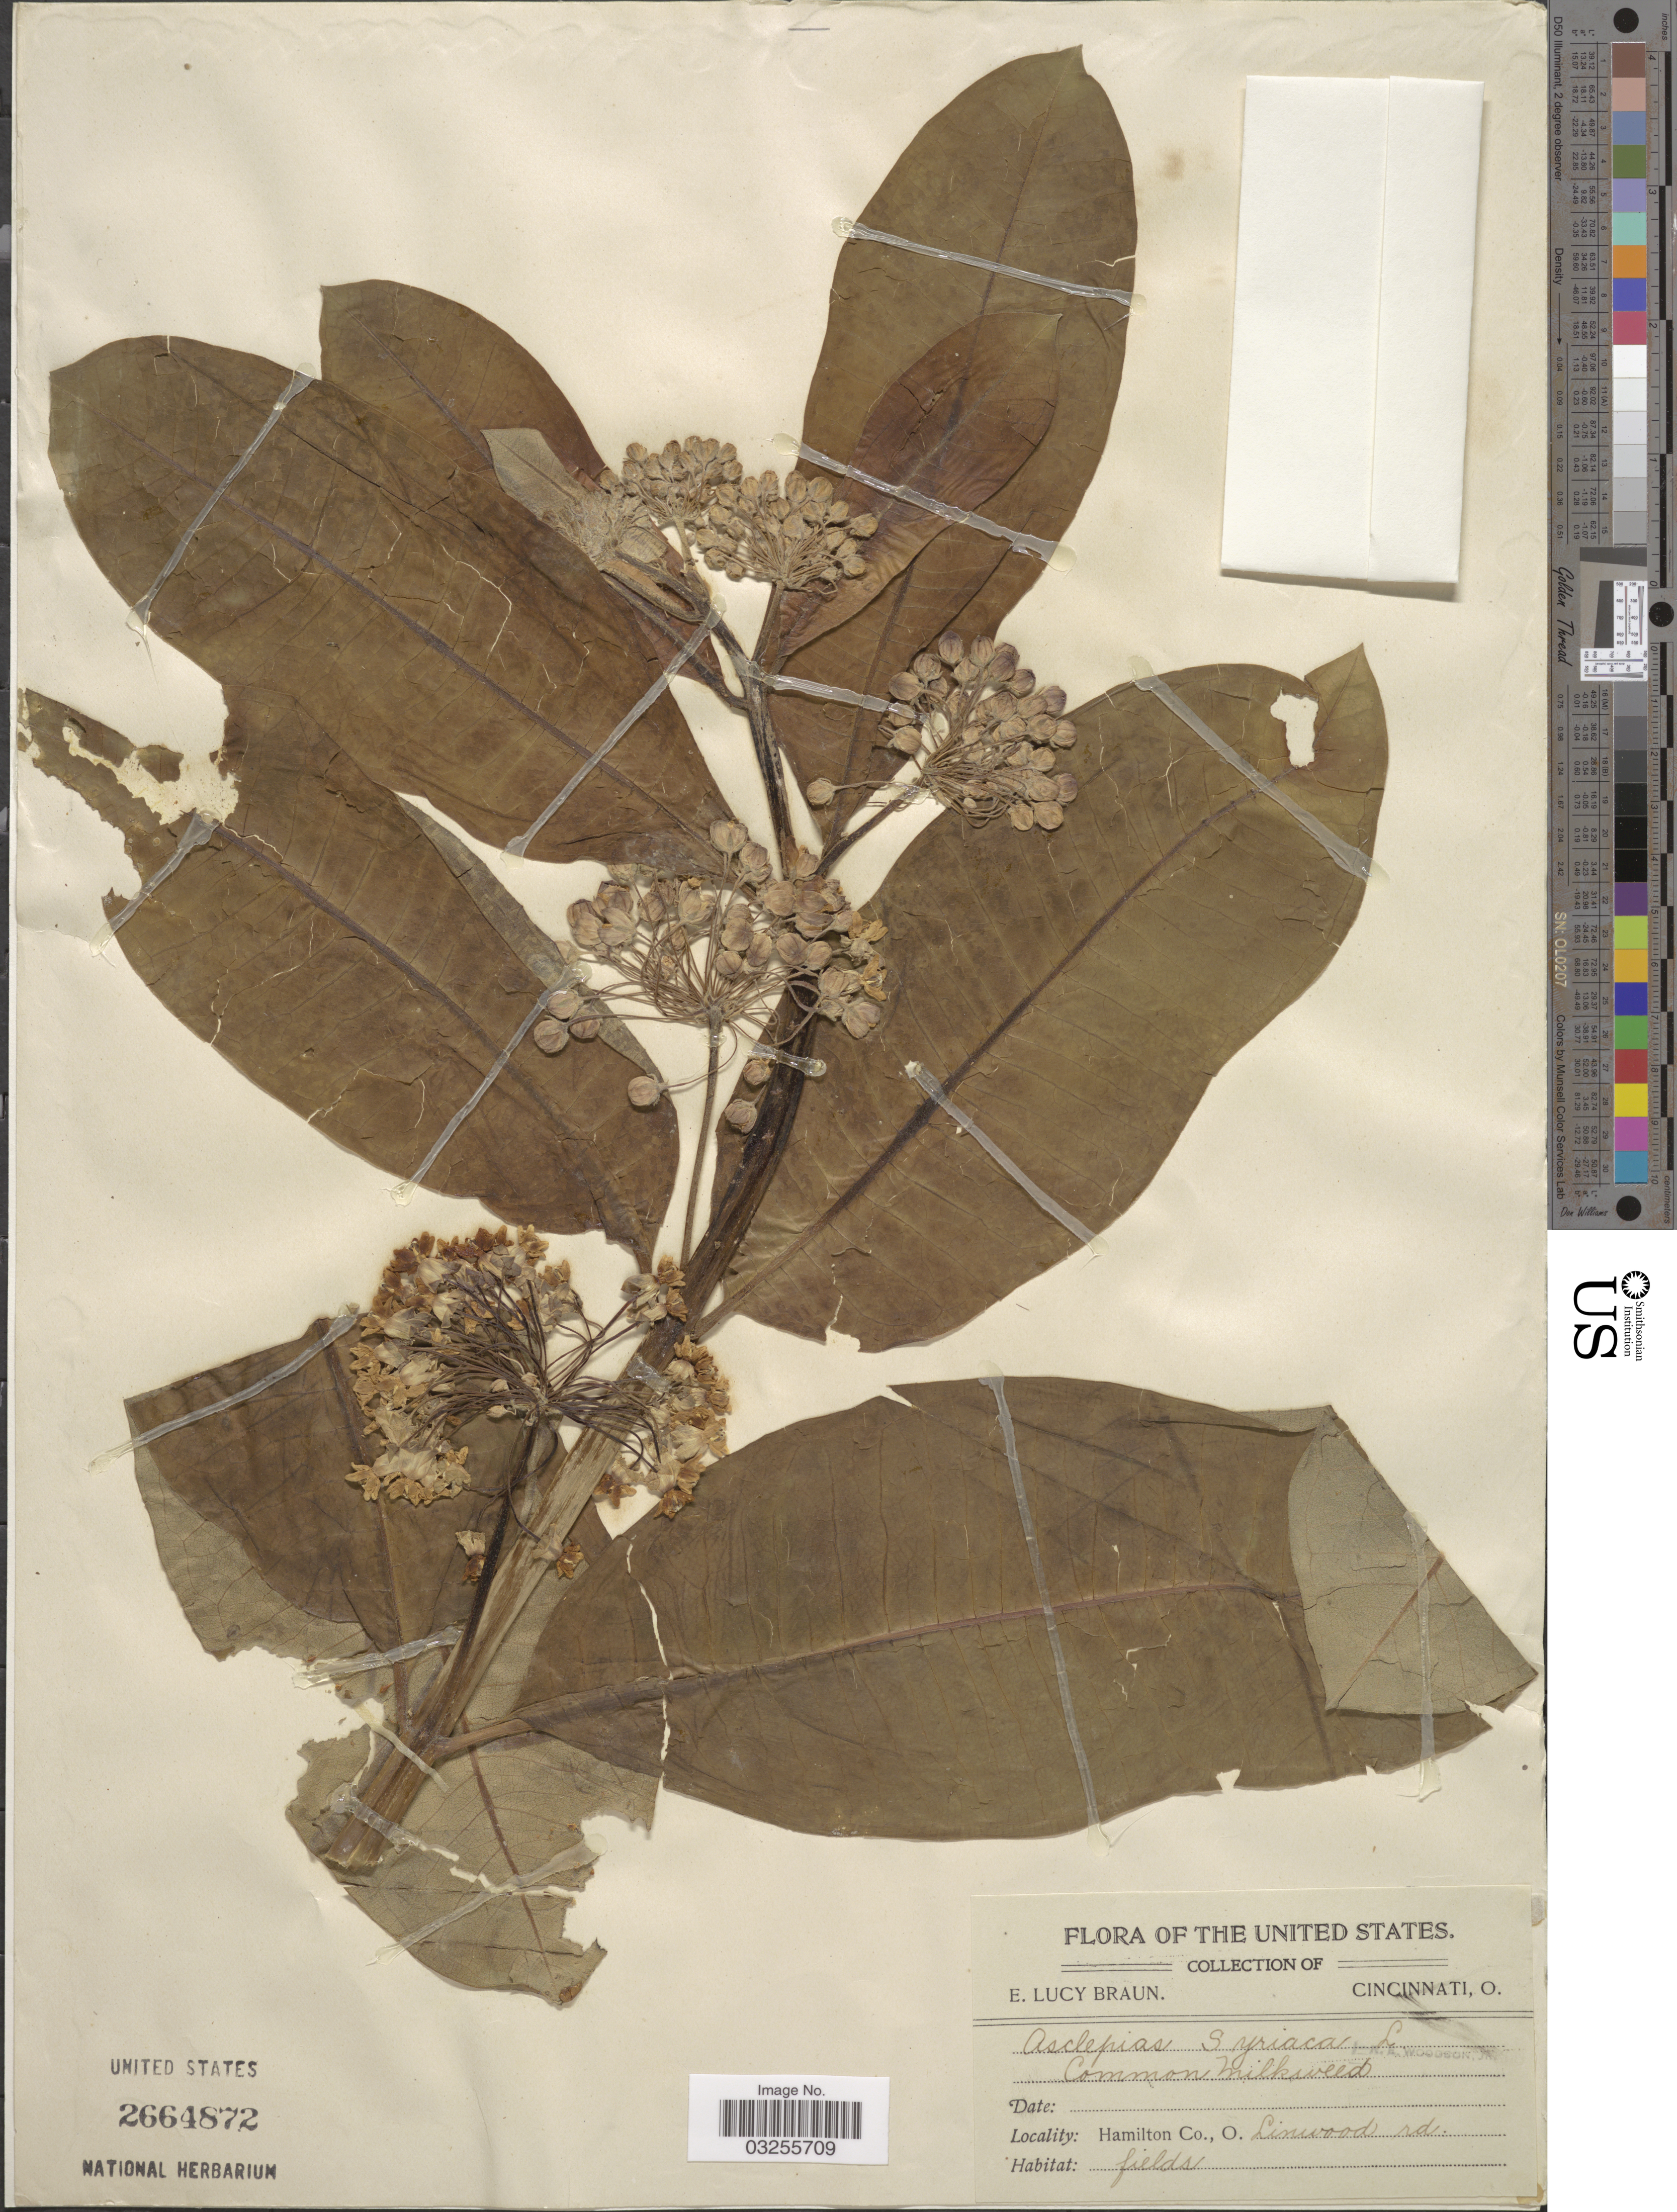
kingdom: Plantae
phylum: Tracheophyta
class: Magnoliopsida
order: Gentianales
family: Apocynaceae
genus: Asclepias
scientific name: Asclepias syriaca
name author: L.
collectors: E. Braun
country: United States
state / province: Ohio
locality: Hamilton Co., O. Linwood rd.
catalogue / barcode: US 2664872